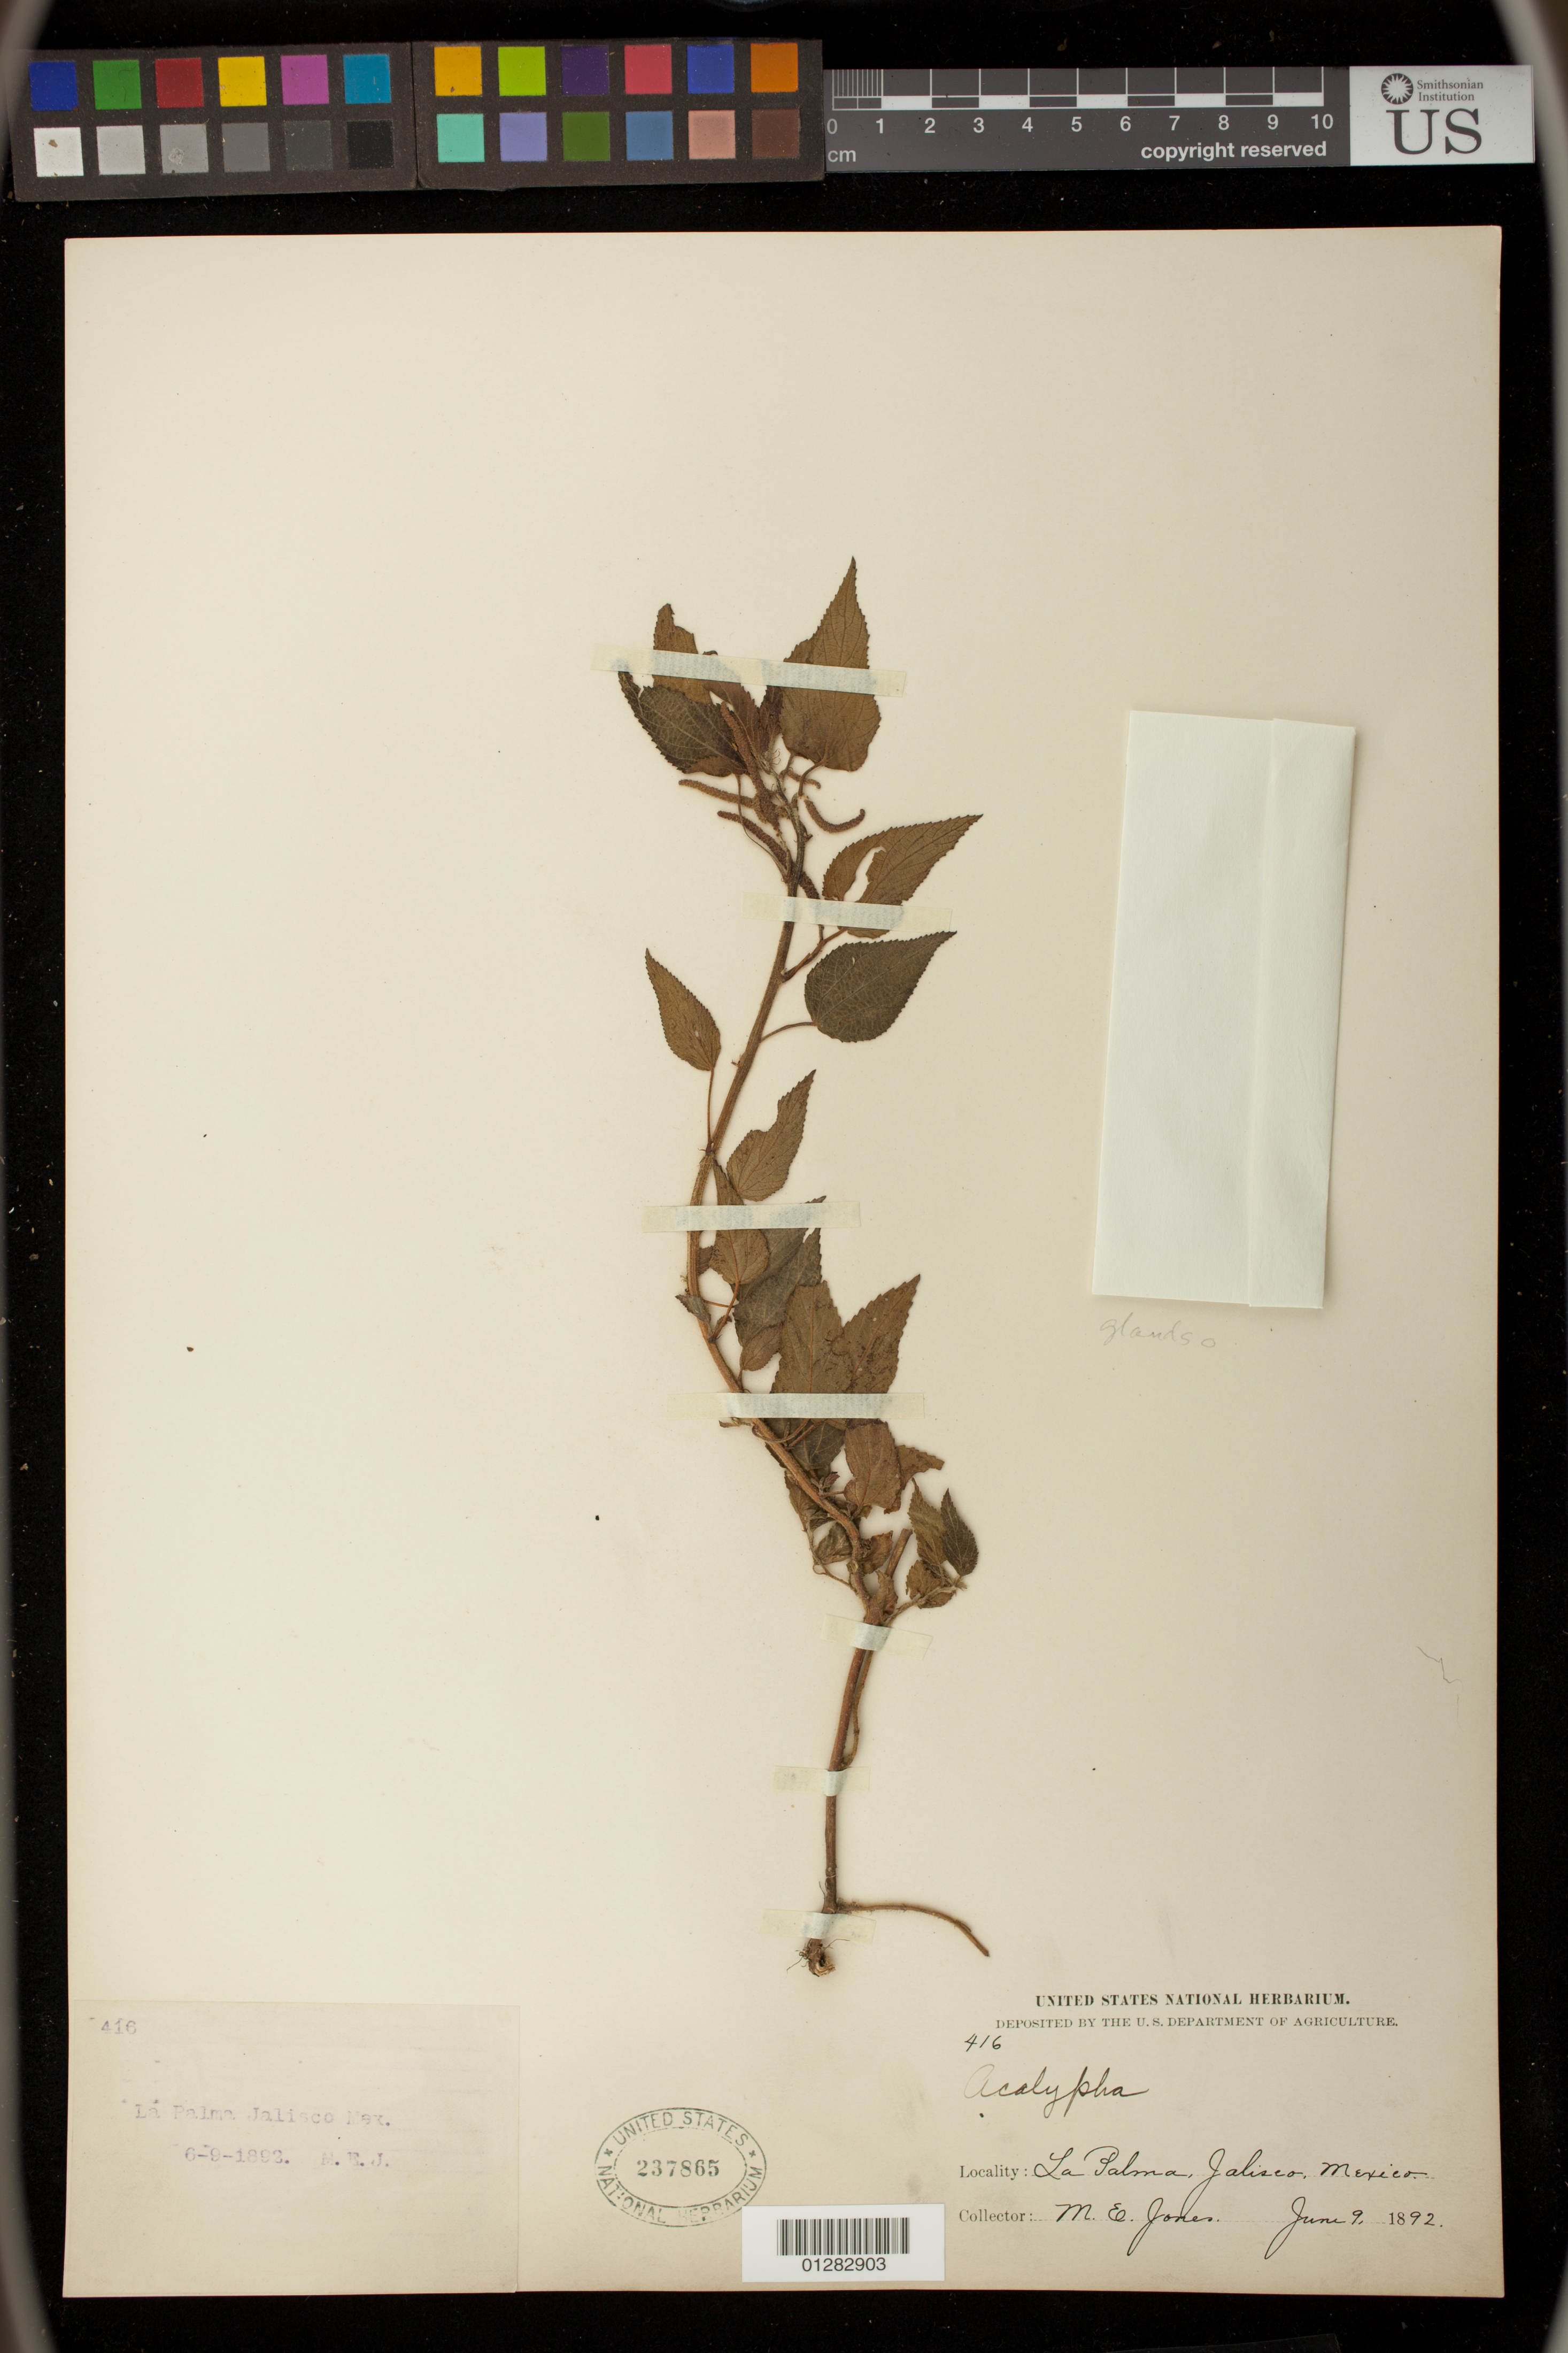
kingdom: Plantae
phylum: Tracheophyta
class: Magnoliopsida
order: Malpighiales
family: Euphorbiaceae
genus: Acalypha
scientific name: Acalypha sp.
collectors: M. E. Jones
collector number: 416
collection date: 1892-06-09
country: Mexico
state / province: Jalisco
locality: La Palma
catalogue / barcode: US 237865